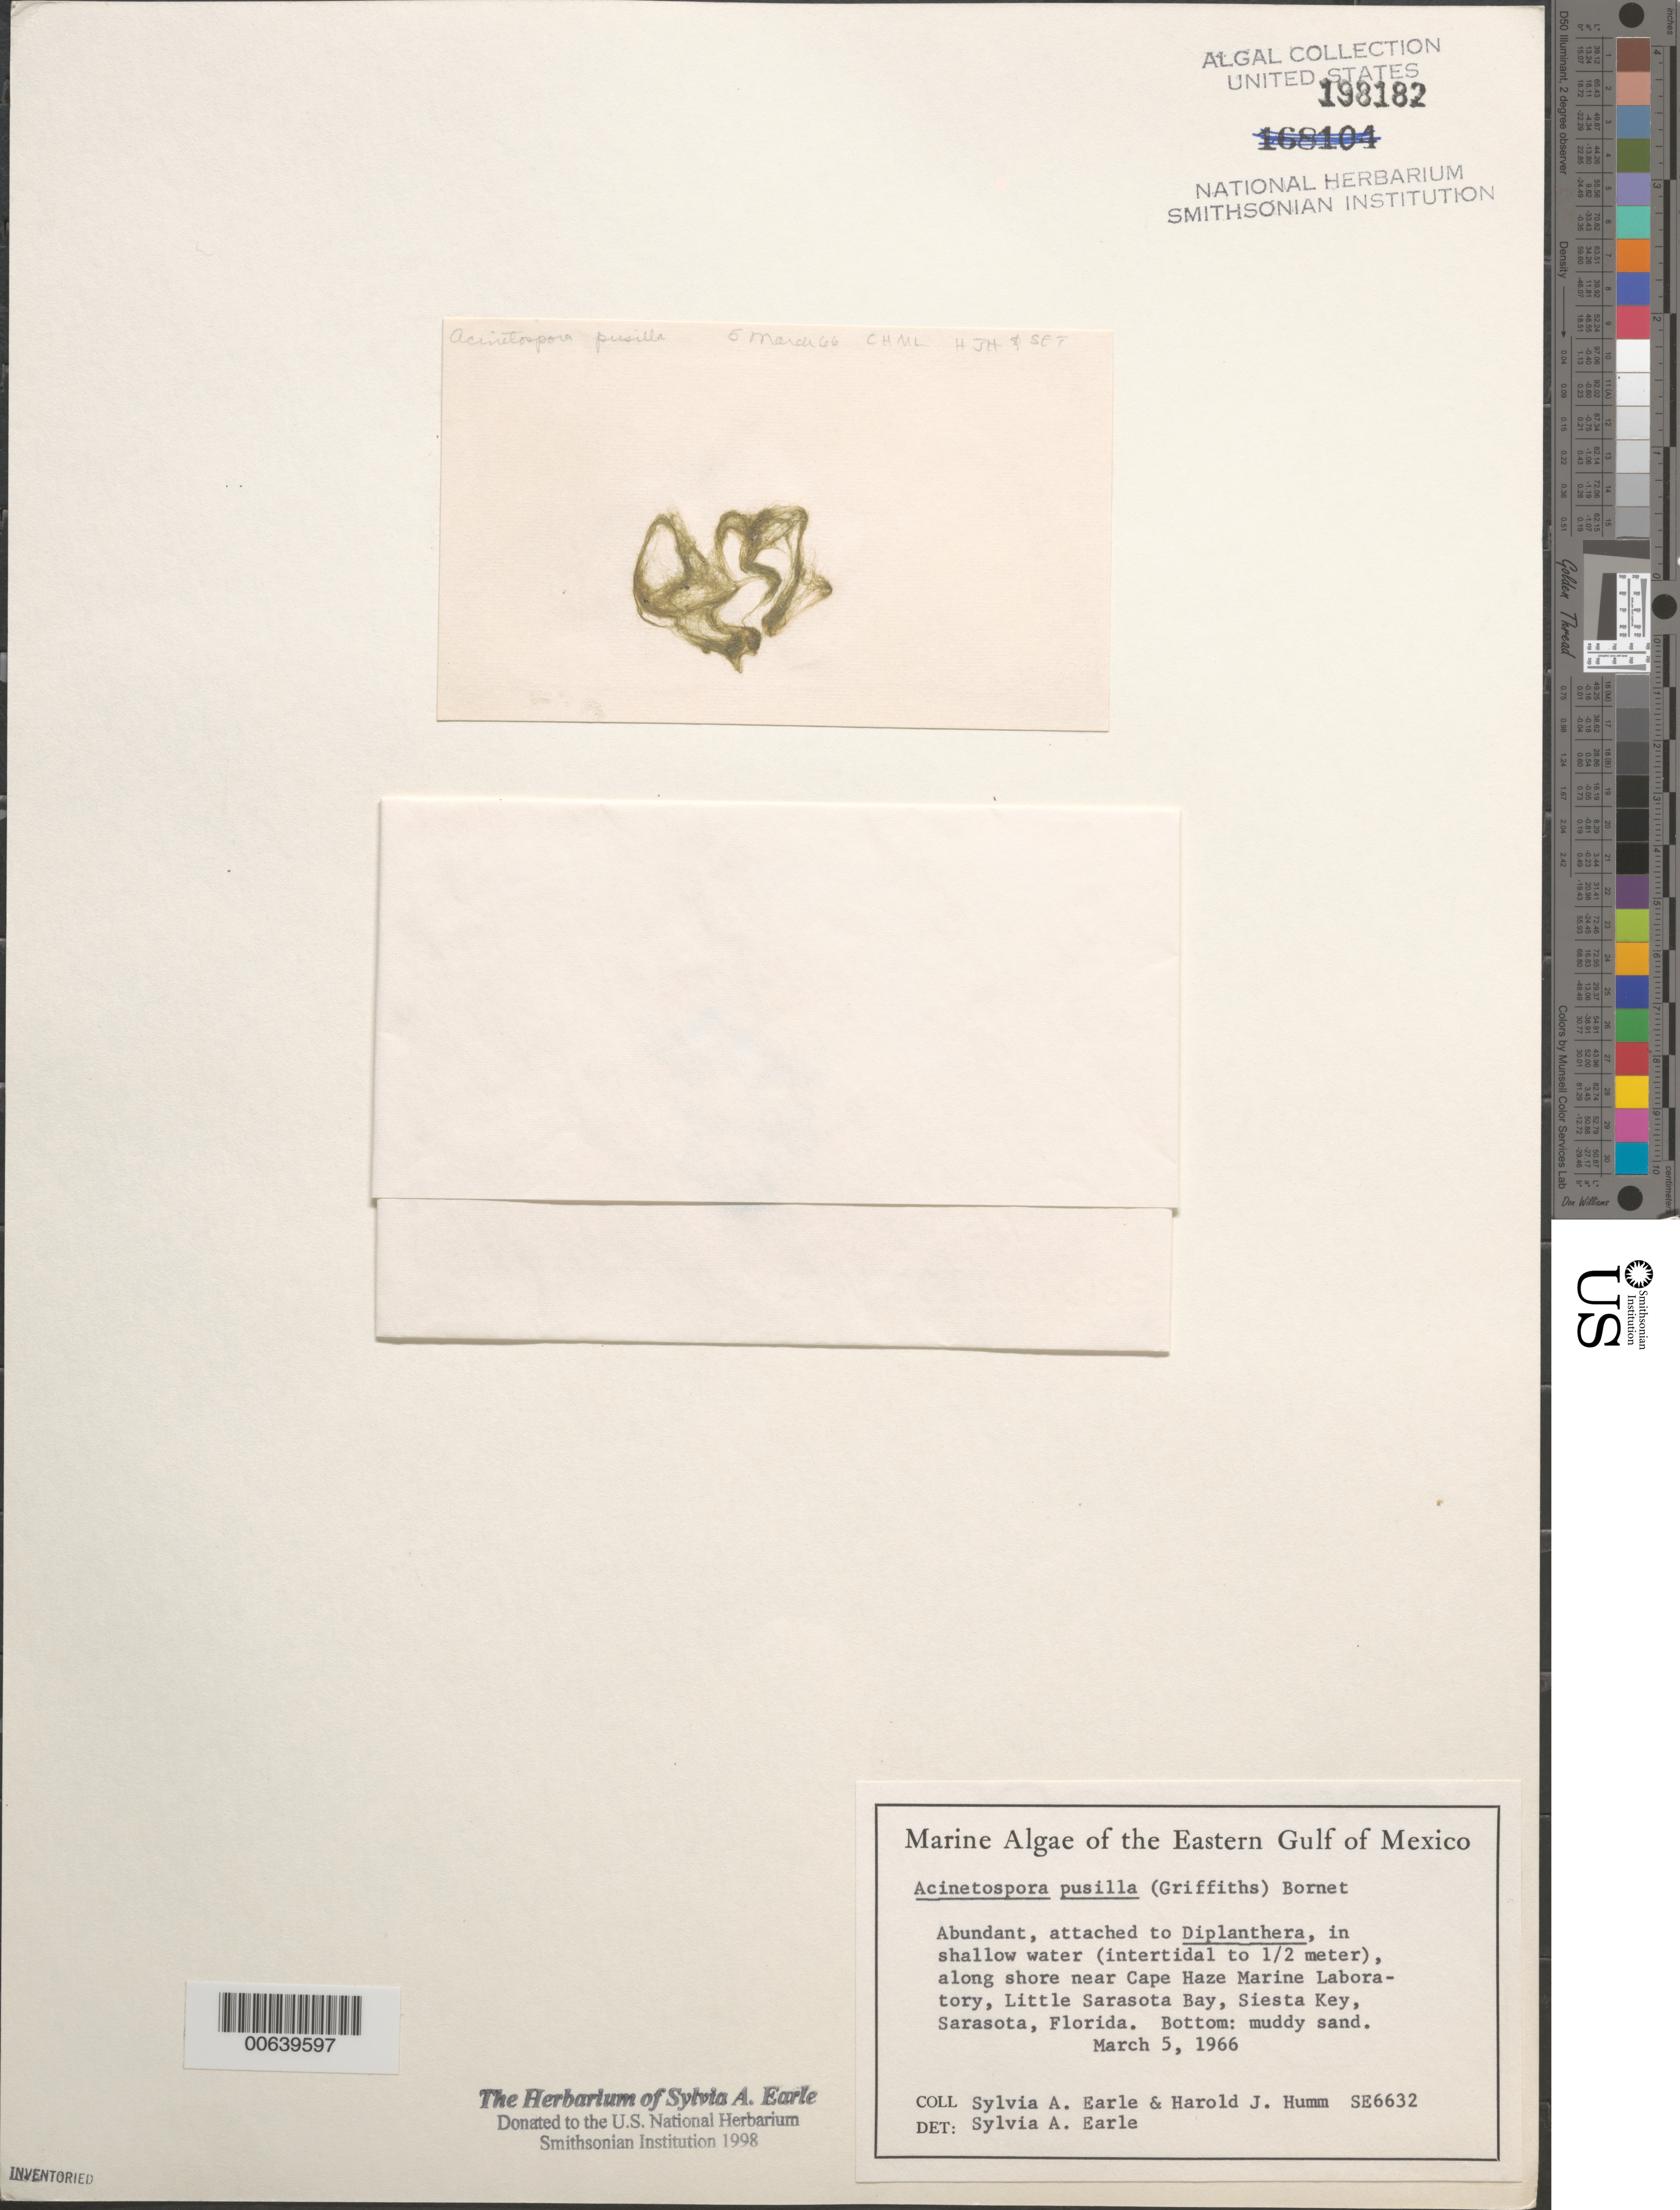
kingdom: Chromista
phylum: Ochrophyta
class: Phaeophyceae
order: Ectocarpales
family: Acinetosporaceae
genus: Acinetospora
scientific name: Acinetospora crinita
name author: (Carmich. in Harv.) Sauv.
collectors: S. A. Earle & H. J. Humm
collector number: Se 6632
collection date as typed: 05 Mar 1966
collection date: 1966-03-05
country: United States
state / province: Florida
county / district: Sarasota County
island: Siesta Key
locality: Little Sarasota Bay, near Cape Haze Marine Laboratory, Sarasota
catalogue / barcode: US 198182